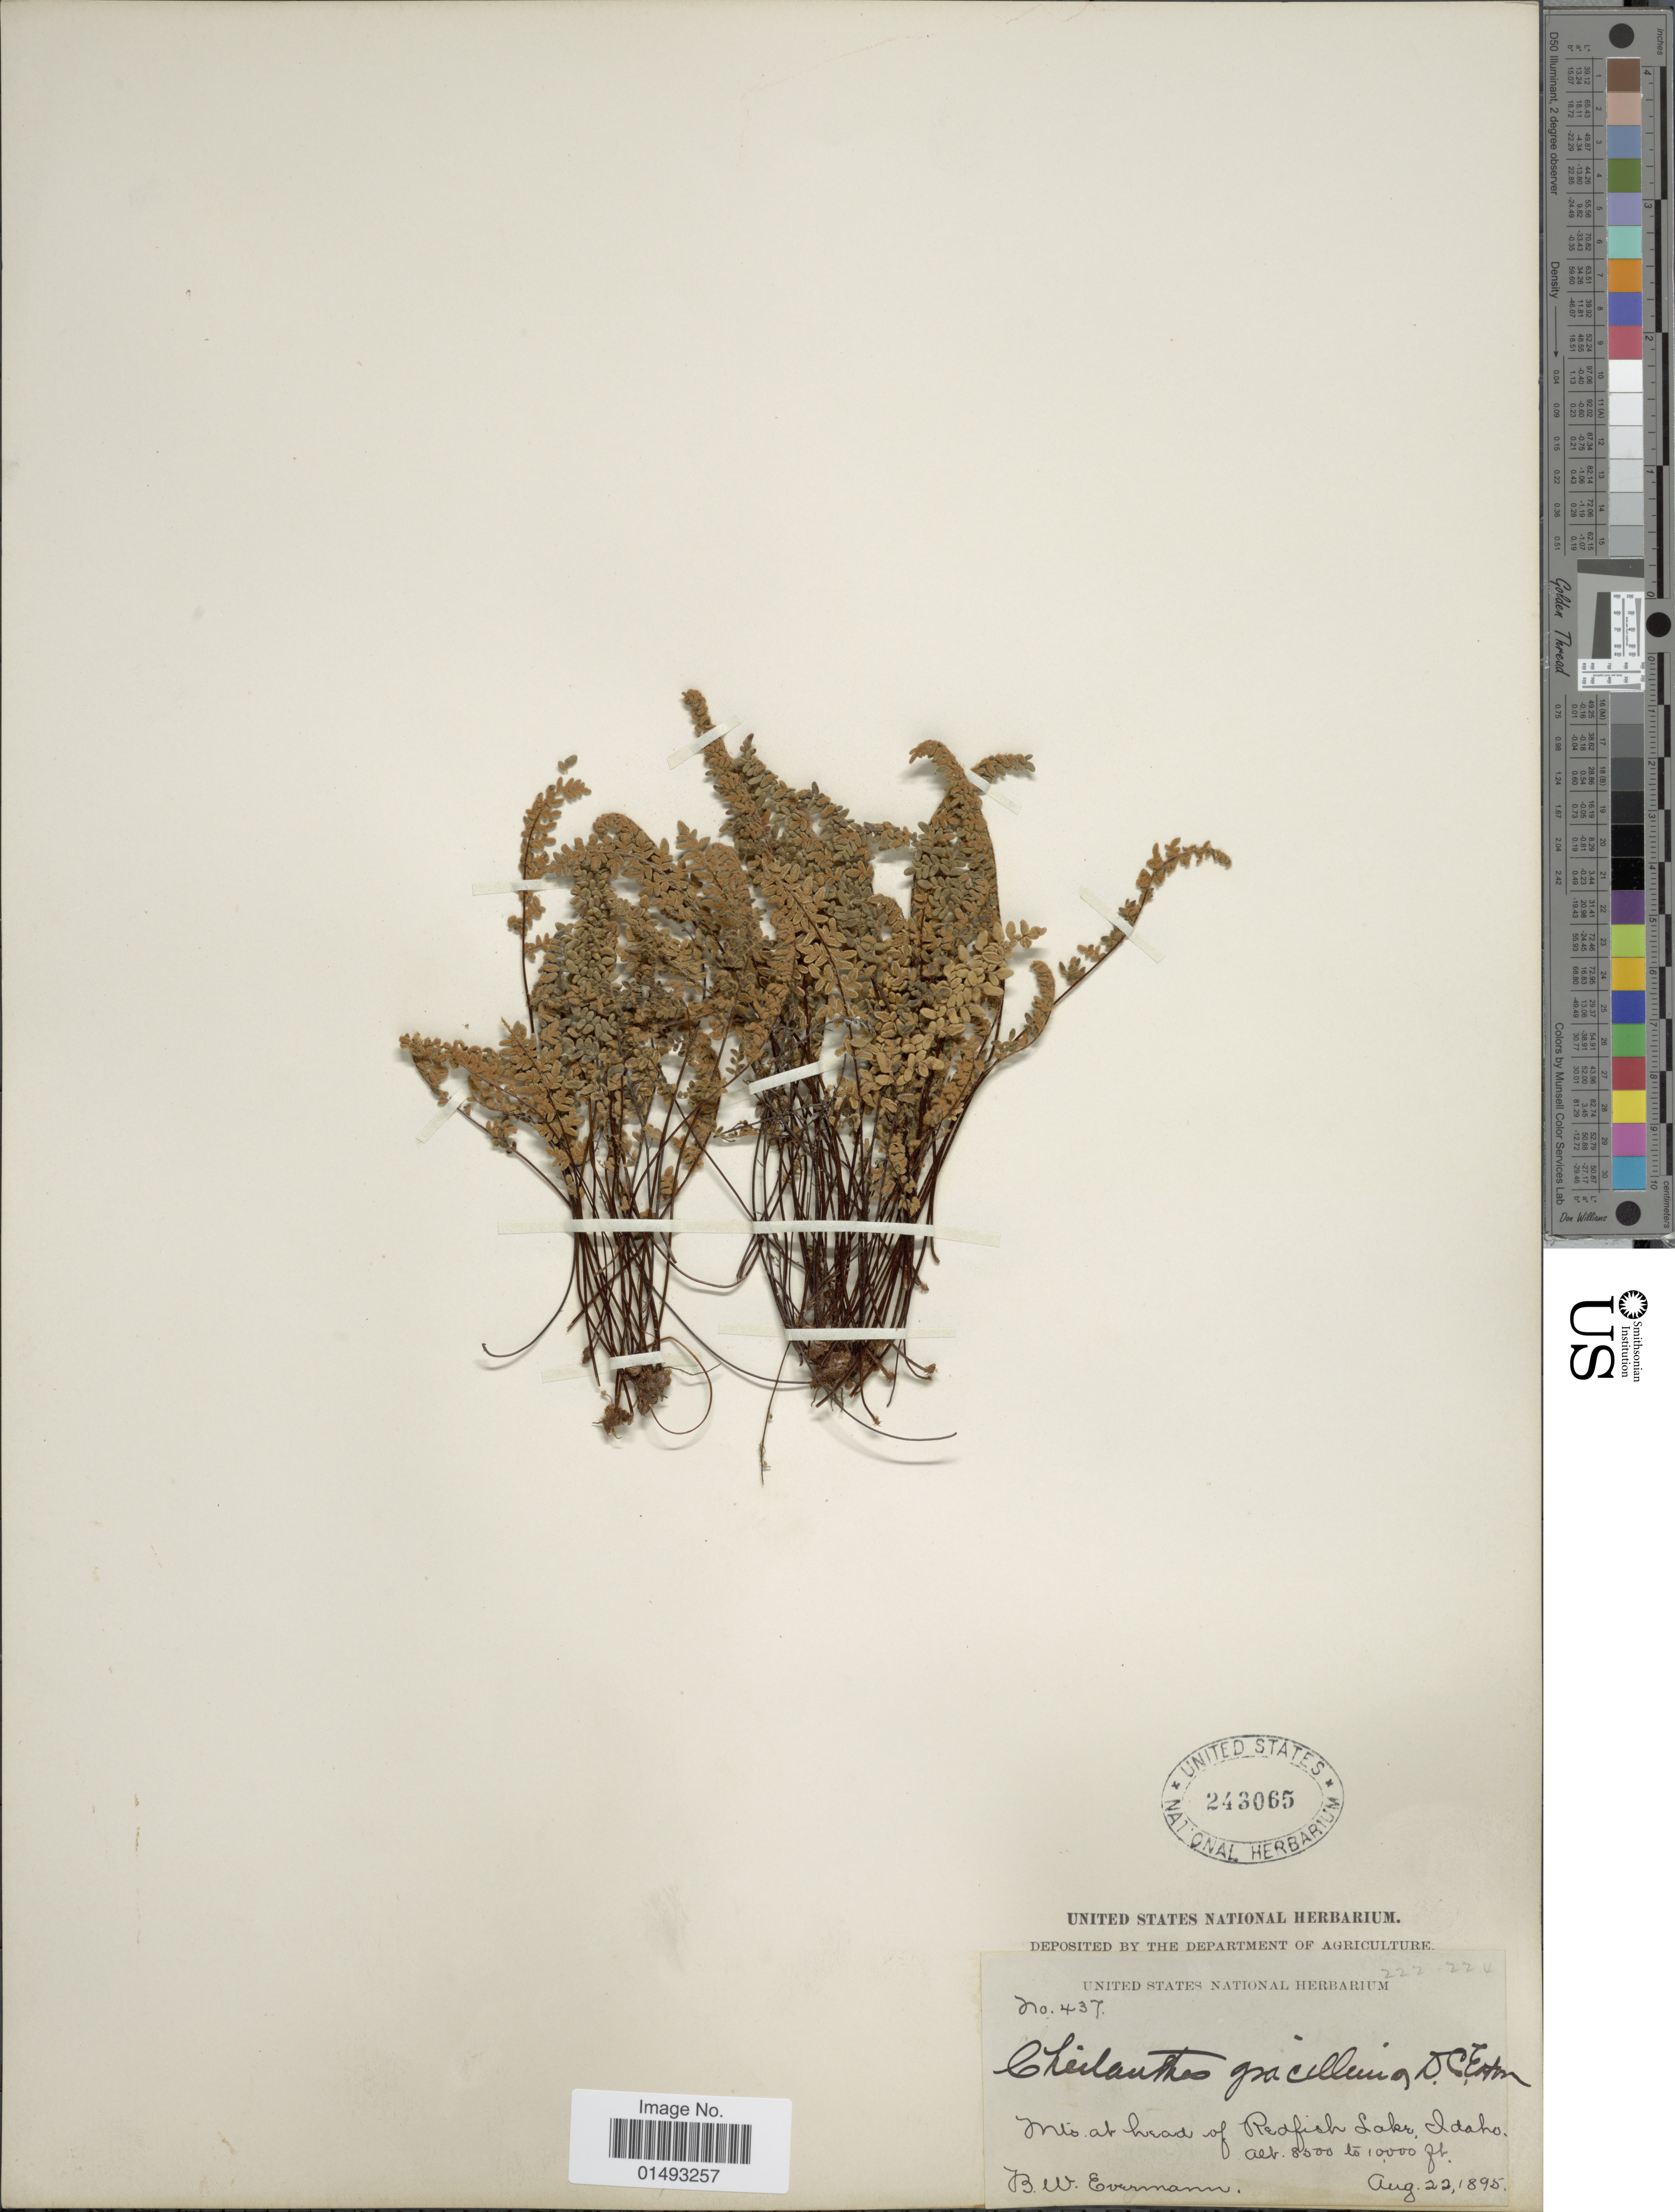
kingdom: Plantae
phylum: Tracheophyta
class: Polypodiopsida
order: Polypodiales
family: Pteridaceae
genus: Myriopteris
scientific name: Myriopteris gracillima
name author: (D.C. Eaton) J. Sm.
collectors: B. W. Evermann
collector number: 437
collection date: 1895-08-22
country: United States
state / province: Idaho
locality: Mts at head of Redfish Lake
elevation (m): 2591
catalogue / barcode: US 243065